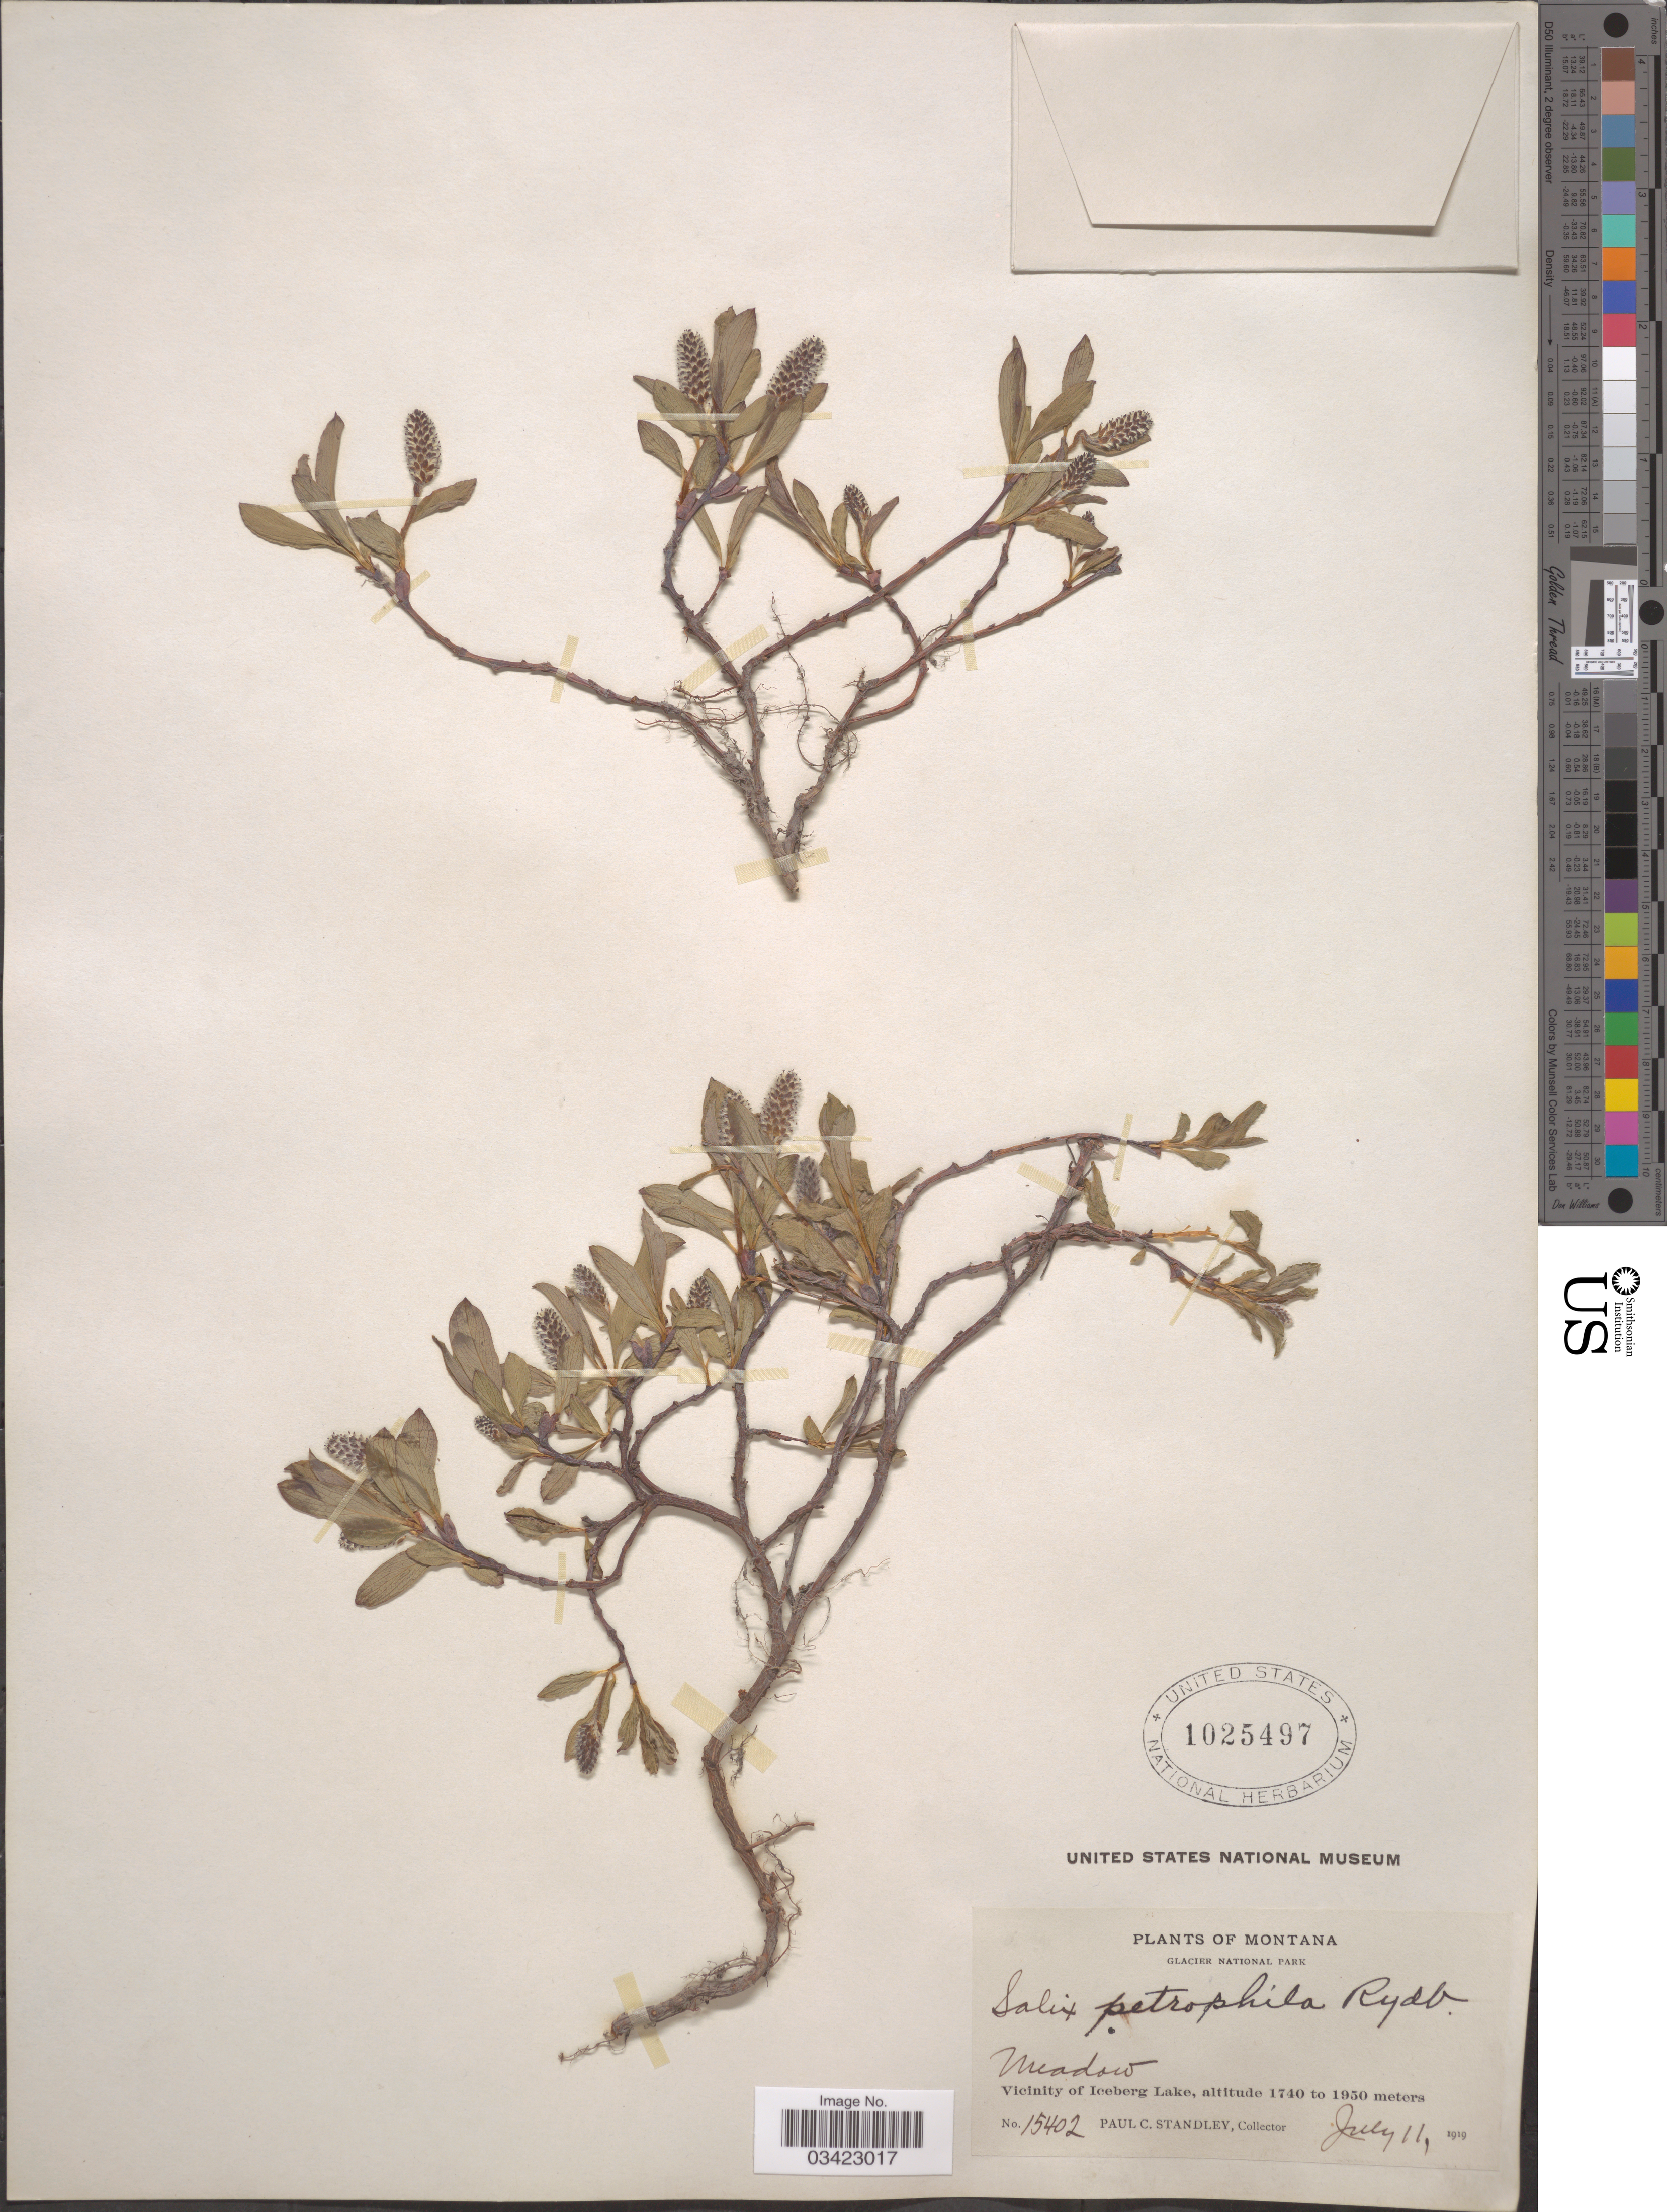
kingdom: Plantae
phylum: Tracheophyta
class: Magnoliopsida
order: Malpighiales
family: Salicaceae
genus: Salix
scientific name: Salix anglorum var. antiplasta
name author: C.K. Schneid.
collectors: P. C. Standley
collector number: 15402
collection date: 1919-07-11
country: United States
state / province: Montana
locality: Glacier National Park. Vicinity of Iceberg Lake.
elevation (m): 1740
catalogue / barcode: US 1025497